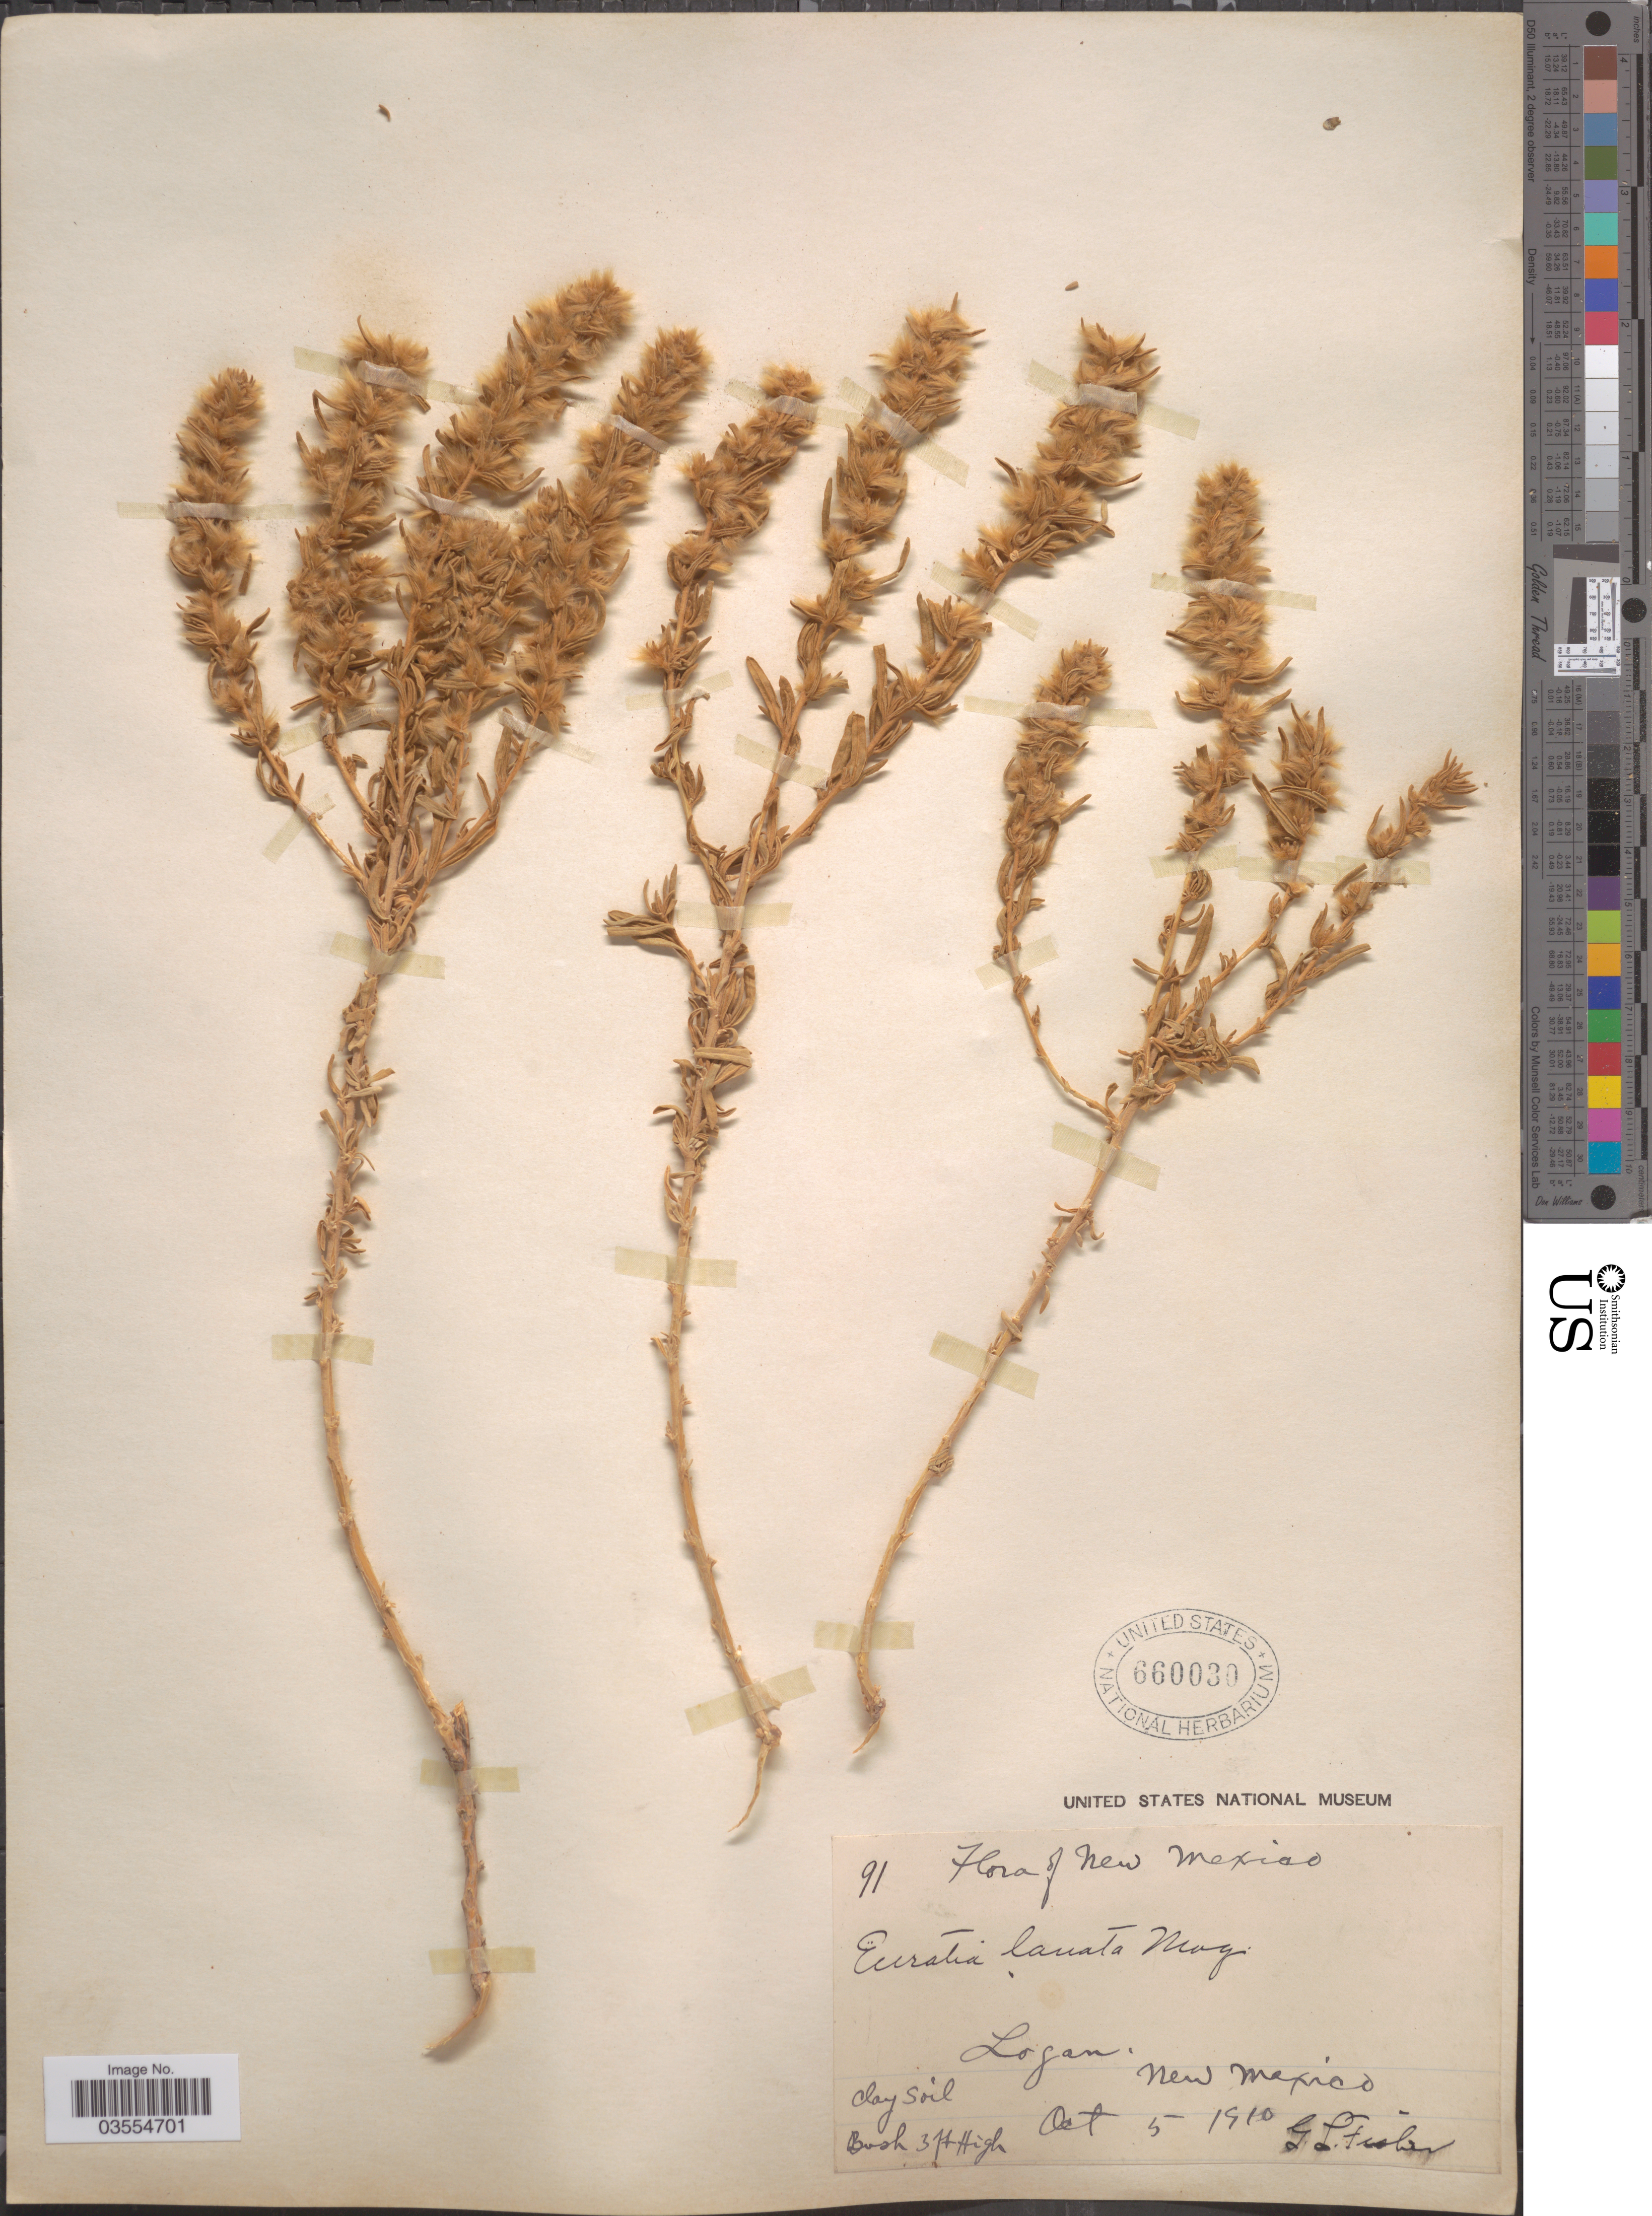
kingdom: Plantae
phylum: Tracheophyta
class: Magnoliopsida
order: Caryophyllales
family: Amaranthaceae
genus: Krascheninnikovia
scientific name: Krascheninnikovia lanata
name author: (Pursh) A. Meeuse & A.Smit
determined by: U.S. National Herbarium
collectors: G. L. Fisher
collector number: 91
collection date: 1910-10-05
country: United States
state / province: New Mexico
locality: Logan.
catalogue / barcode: US 660030